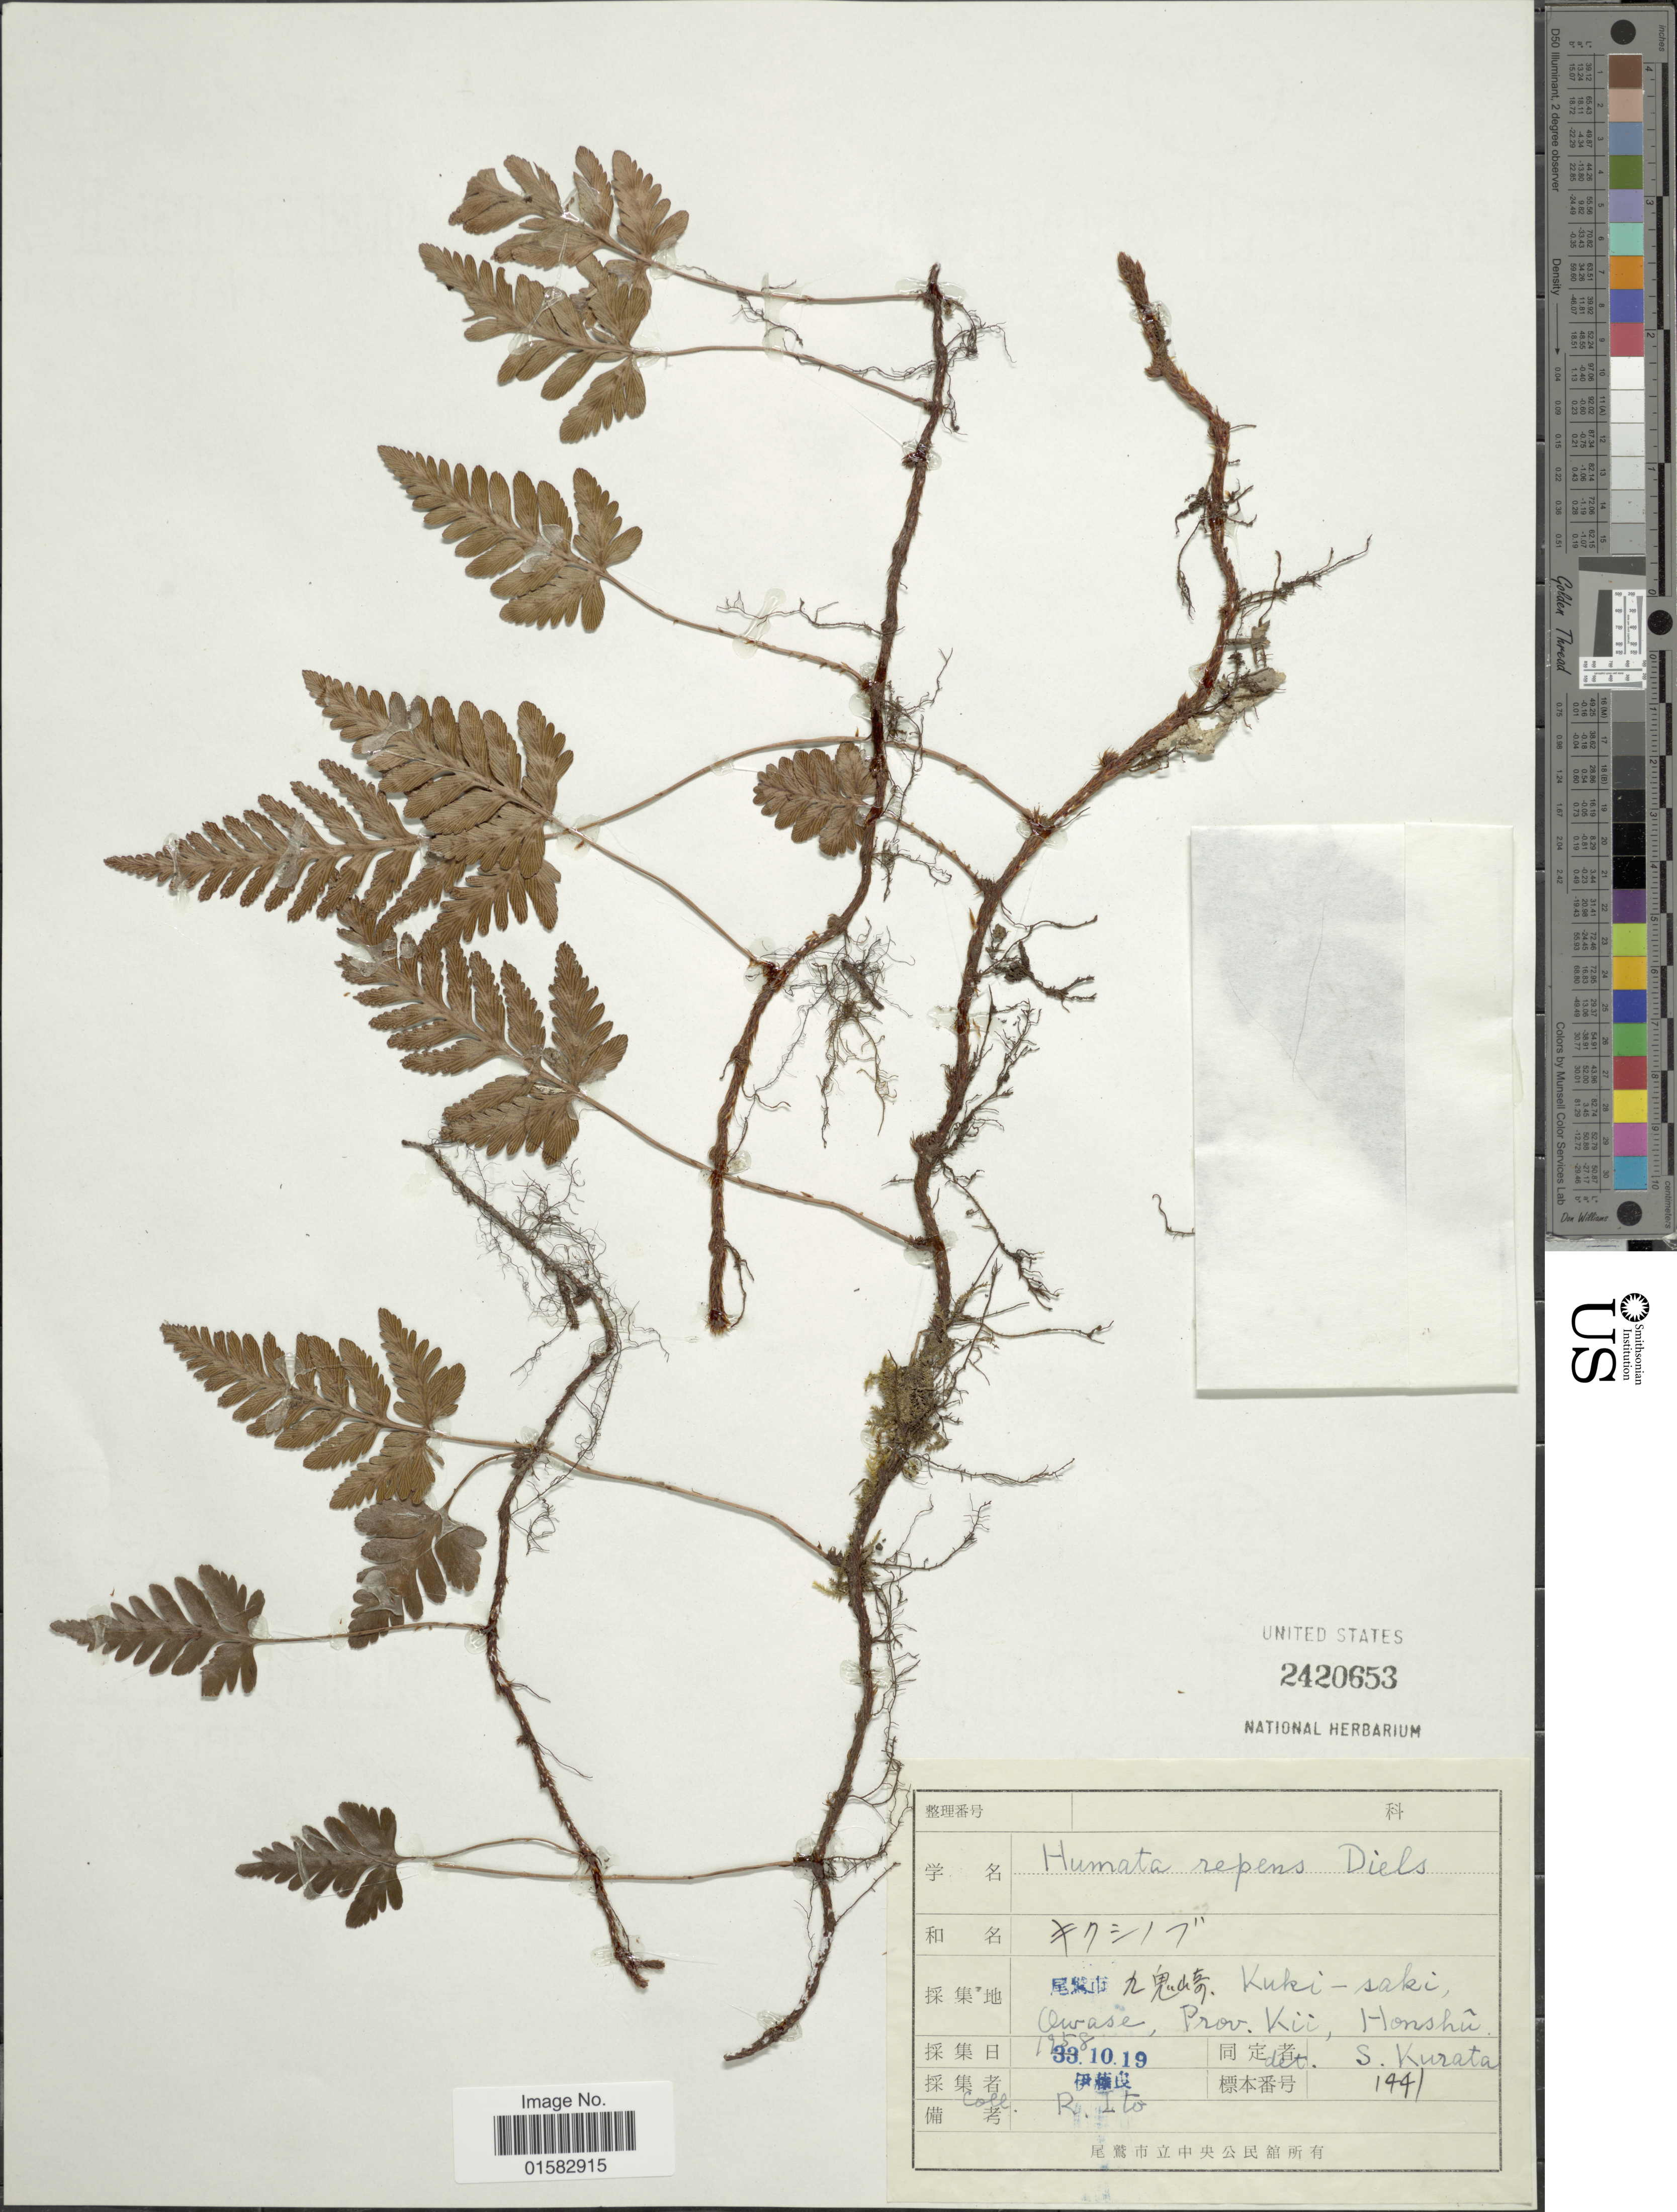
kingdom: Plantae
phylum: Tracheophyta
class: Polypodiopsida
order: Polypodiales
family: Davalliaceae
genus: Davallia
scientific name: Davallia repens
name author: (L. f.) Kuhn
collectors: Sa. Kurata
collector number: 331019?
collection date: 1991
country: Japan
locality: Owase, Prov. Kii, Honshu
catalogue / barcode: US 2420653